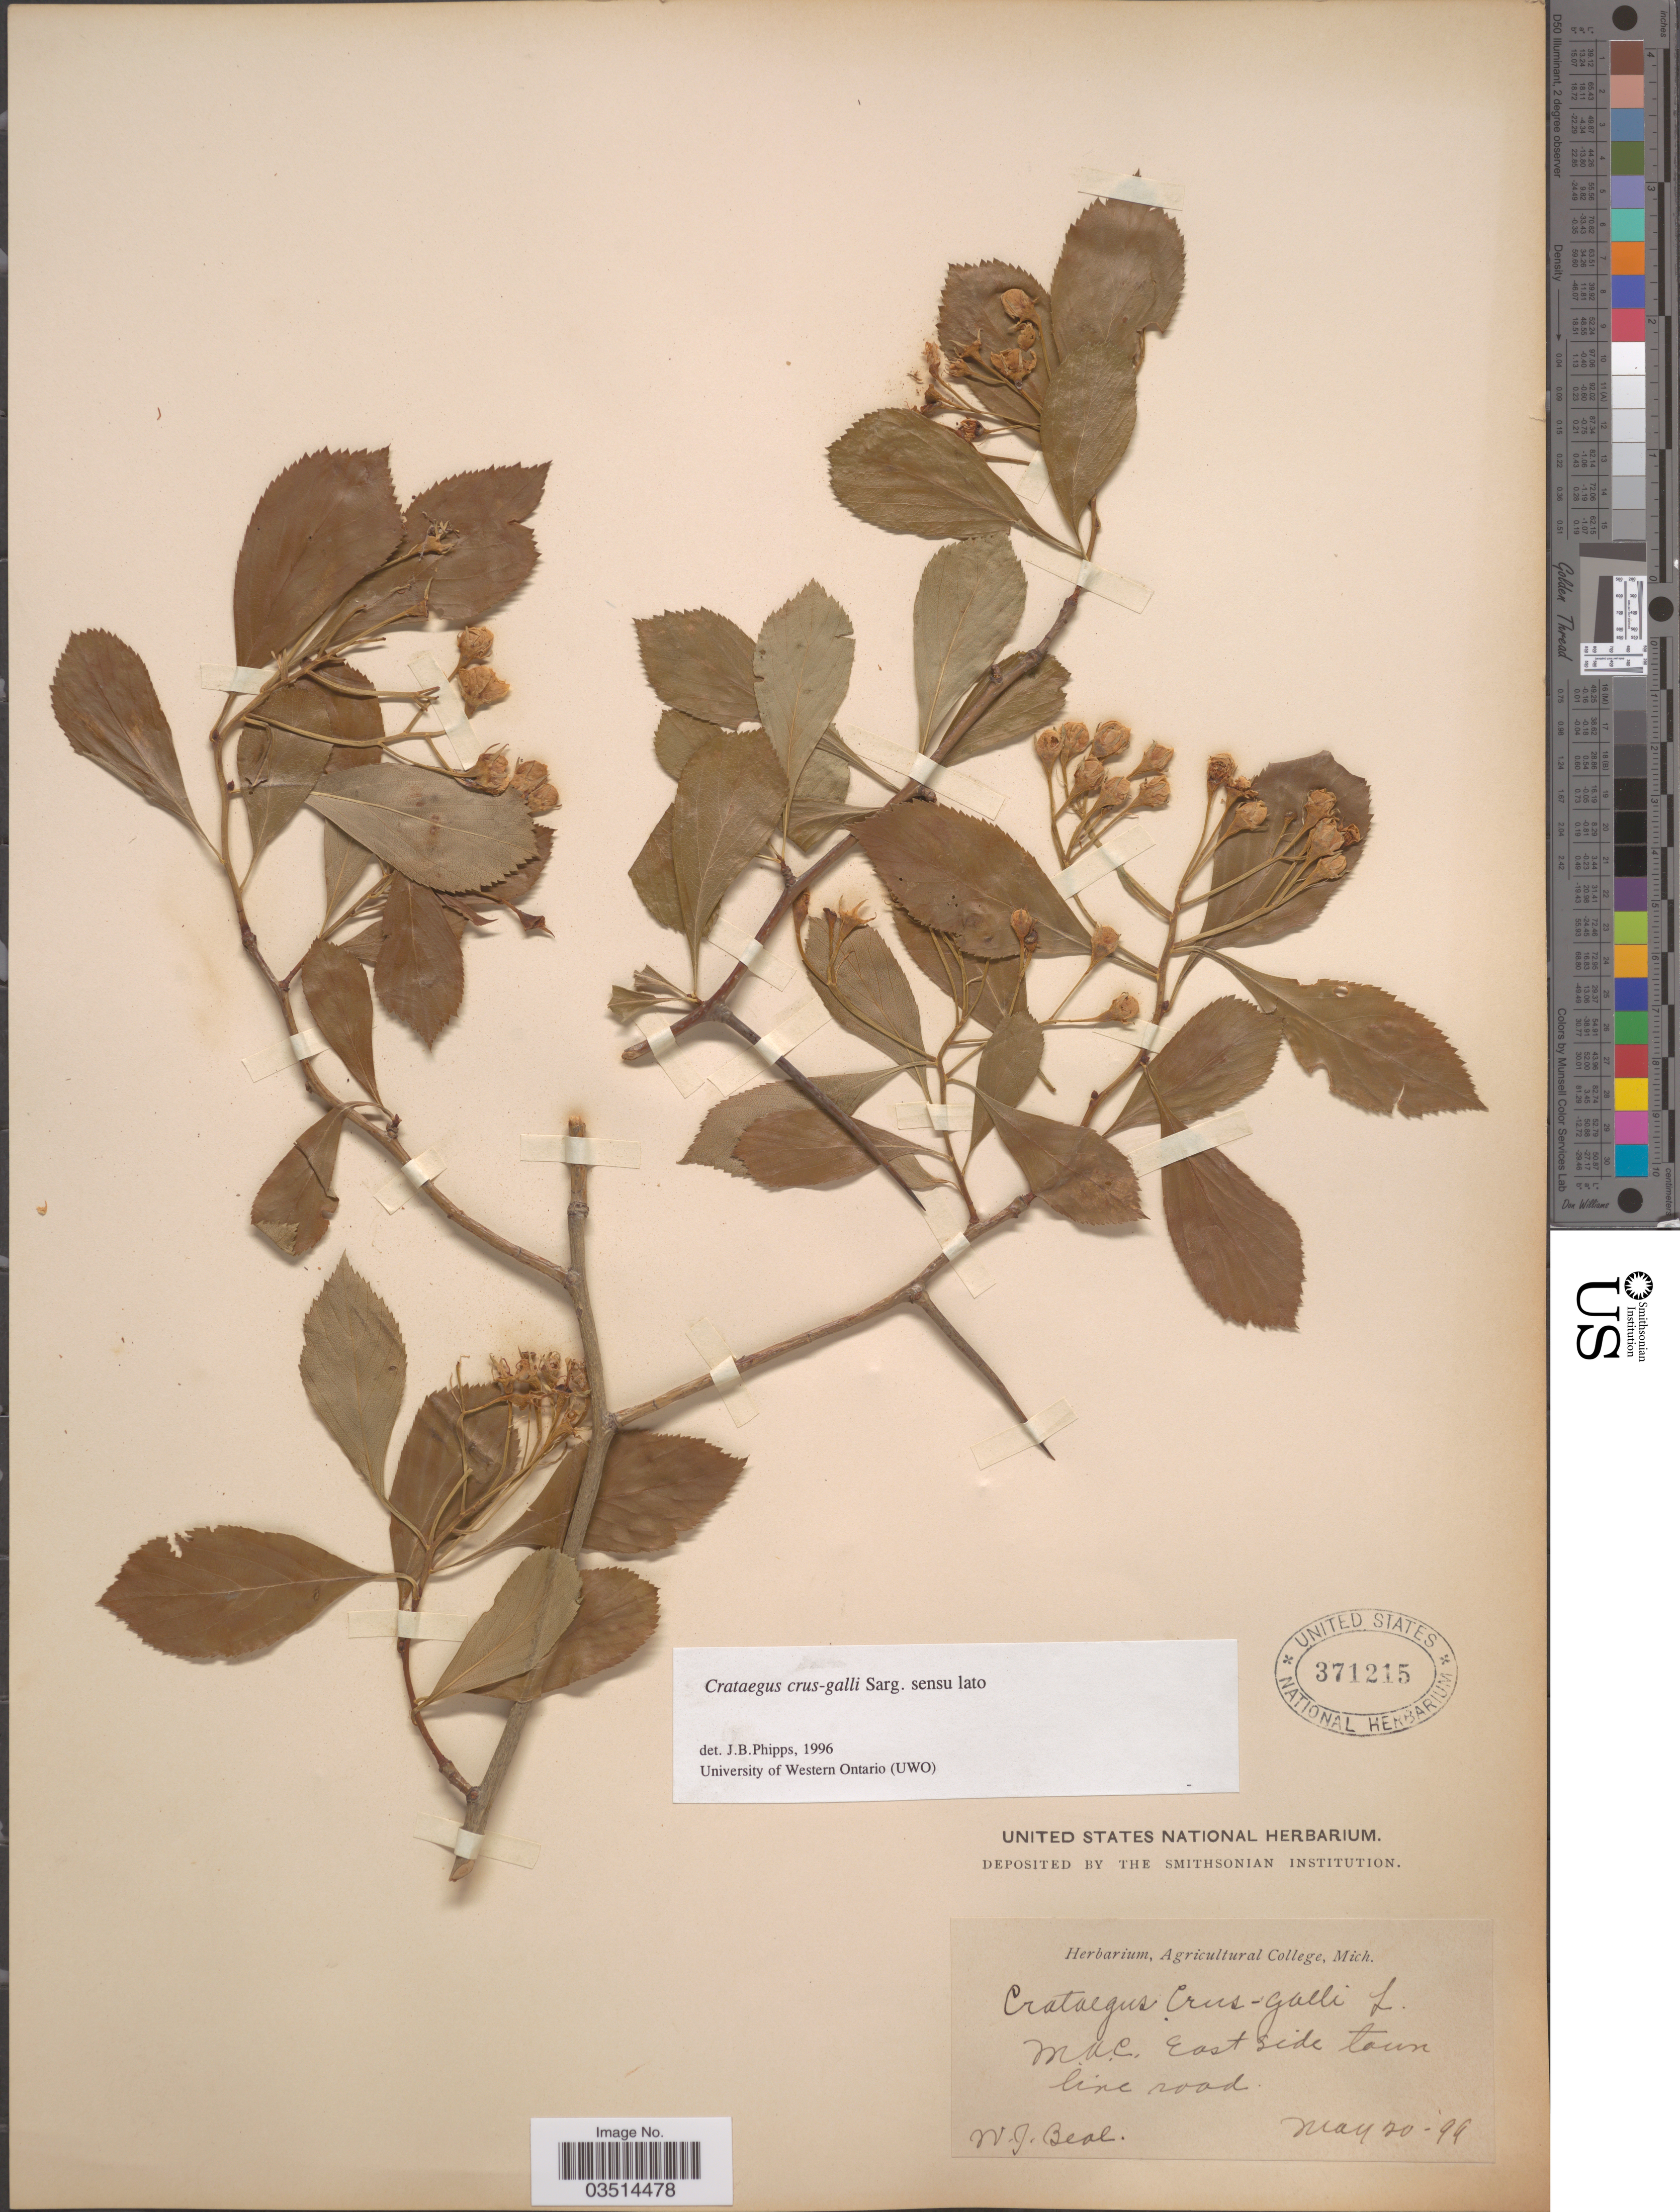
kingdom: Plantae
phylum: Tracheophyta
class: Magnoliopsida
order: Rosales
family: Rosaceae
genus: Crataegus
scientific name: Crataegus crus-galli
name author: L.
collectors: W. J. Beal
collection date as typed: Transcribed d/m/y: 20/5/99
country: United States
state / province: Michigan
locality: M.A.C. East side town line road.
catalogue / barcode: US 371215